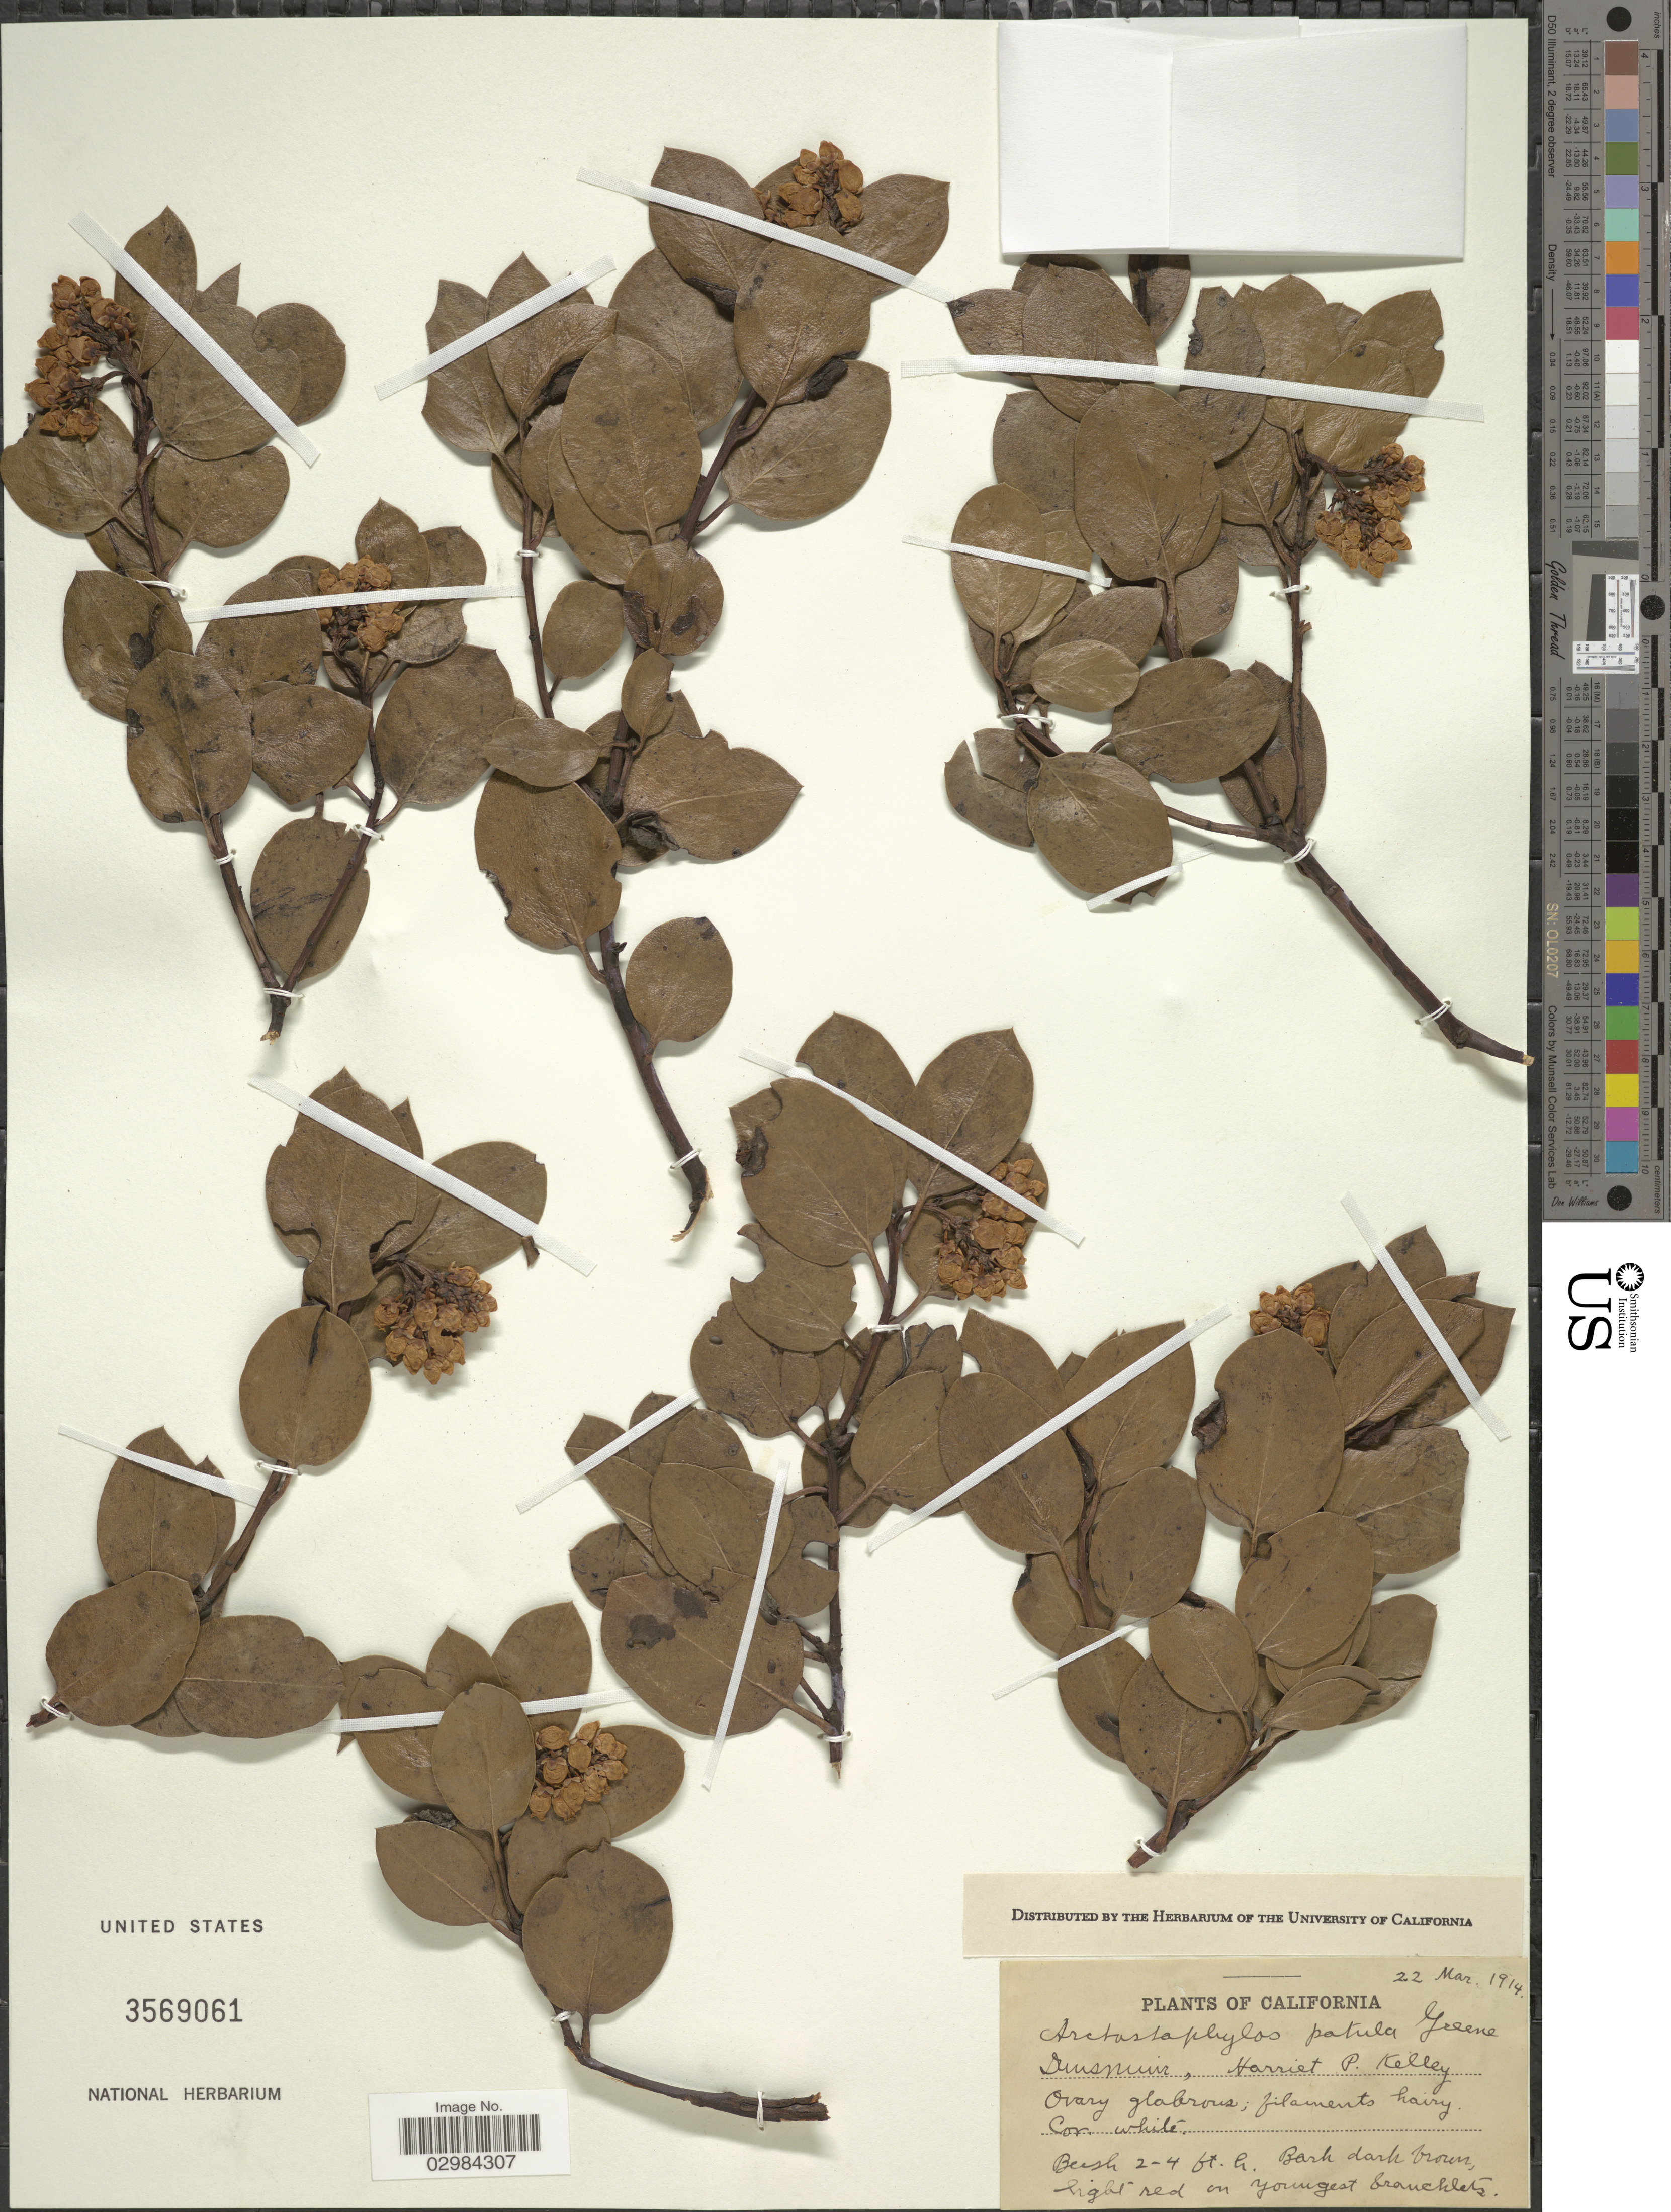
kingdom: Plantae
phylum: Tracheophyta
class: Magnoliopsida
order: Ericales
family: Ericaceae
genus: Arctostaphylos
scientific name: Arctostaphylos patula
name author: Greene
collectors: H. Kelley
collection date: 1914-03-22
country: United States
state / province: California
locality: Dusmuir.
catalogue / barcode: US 3569061